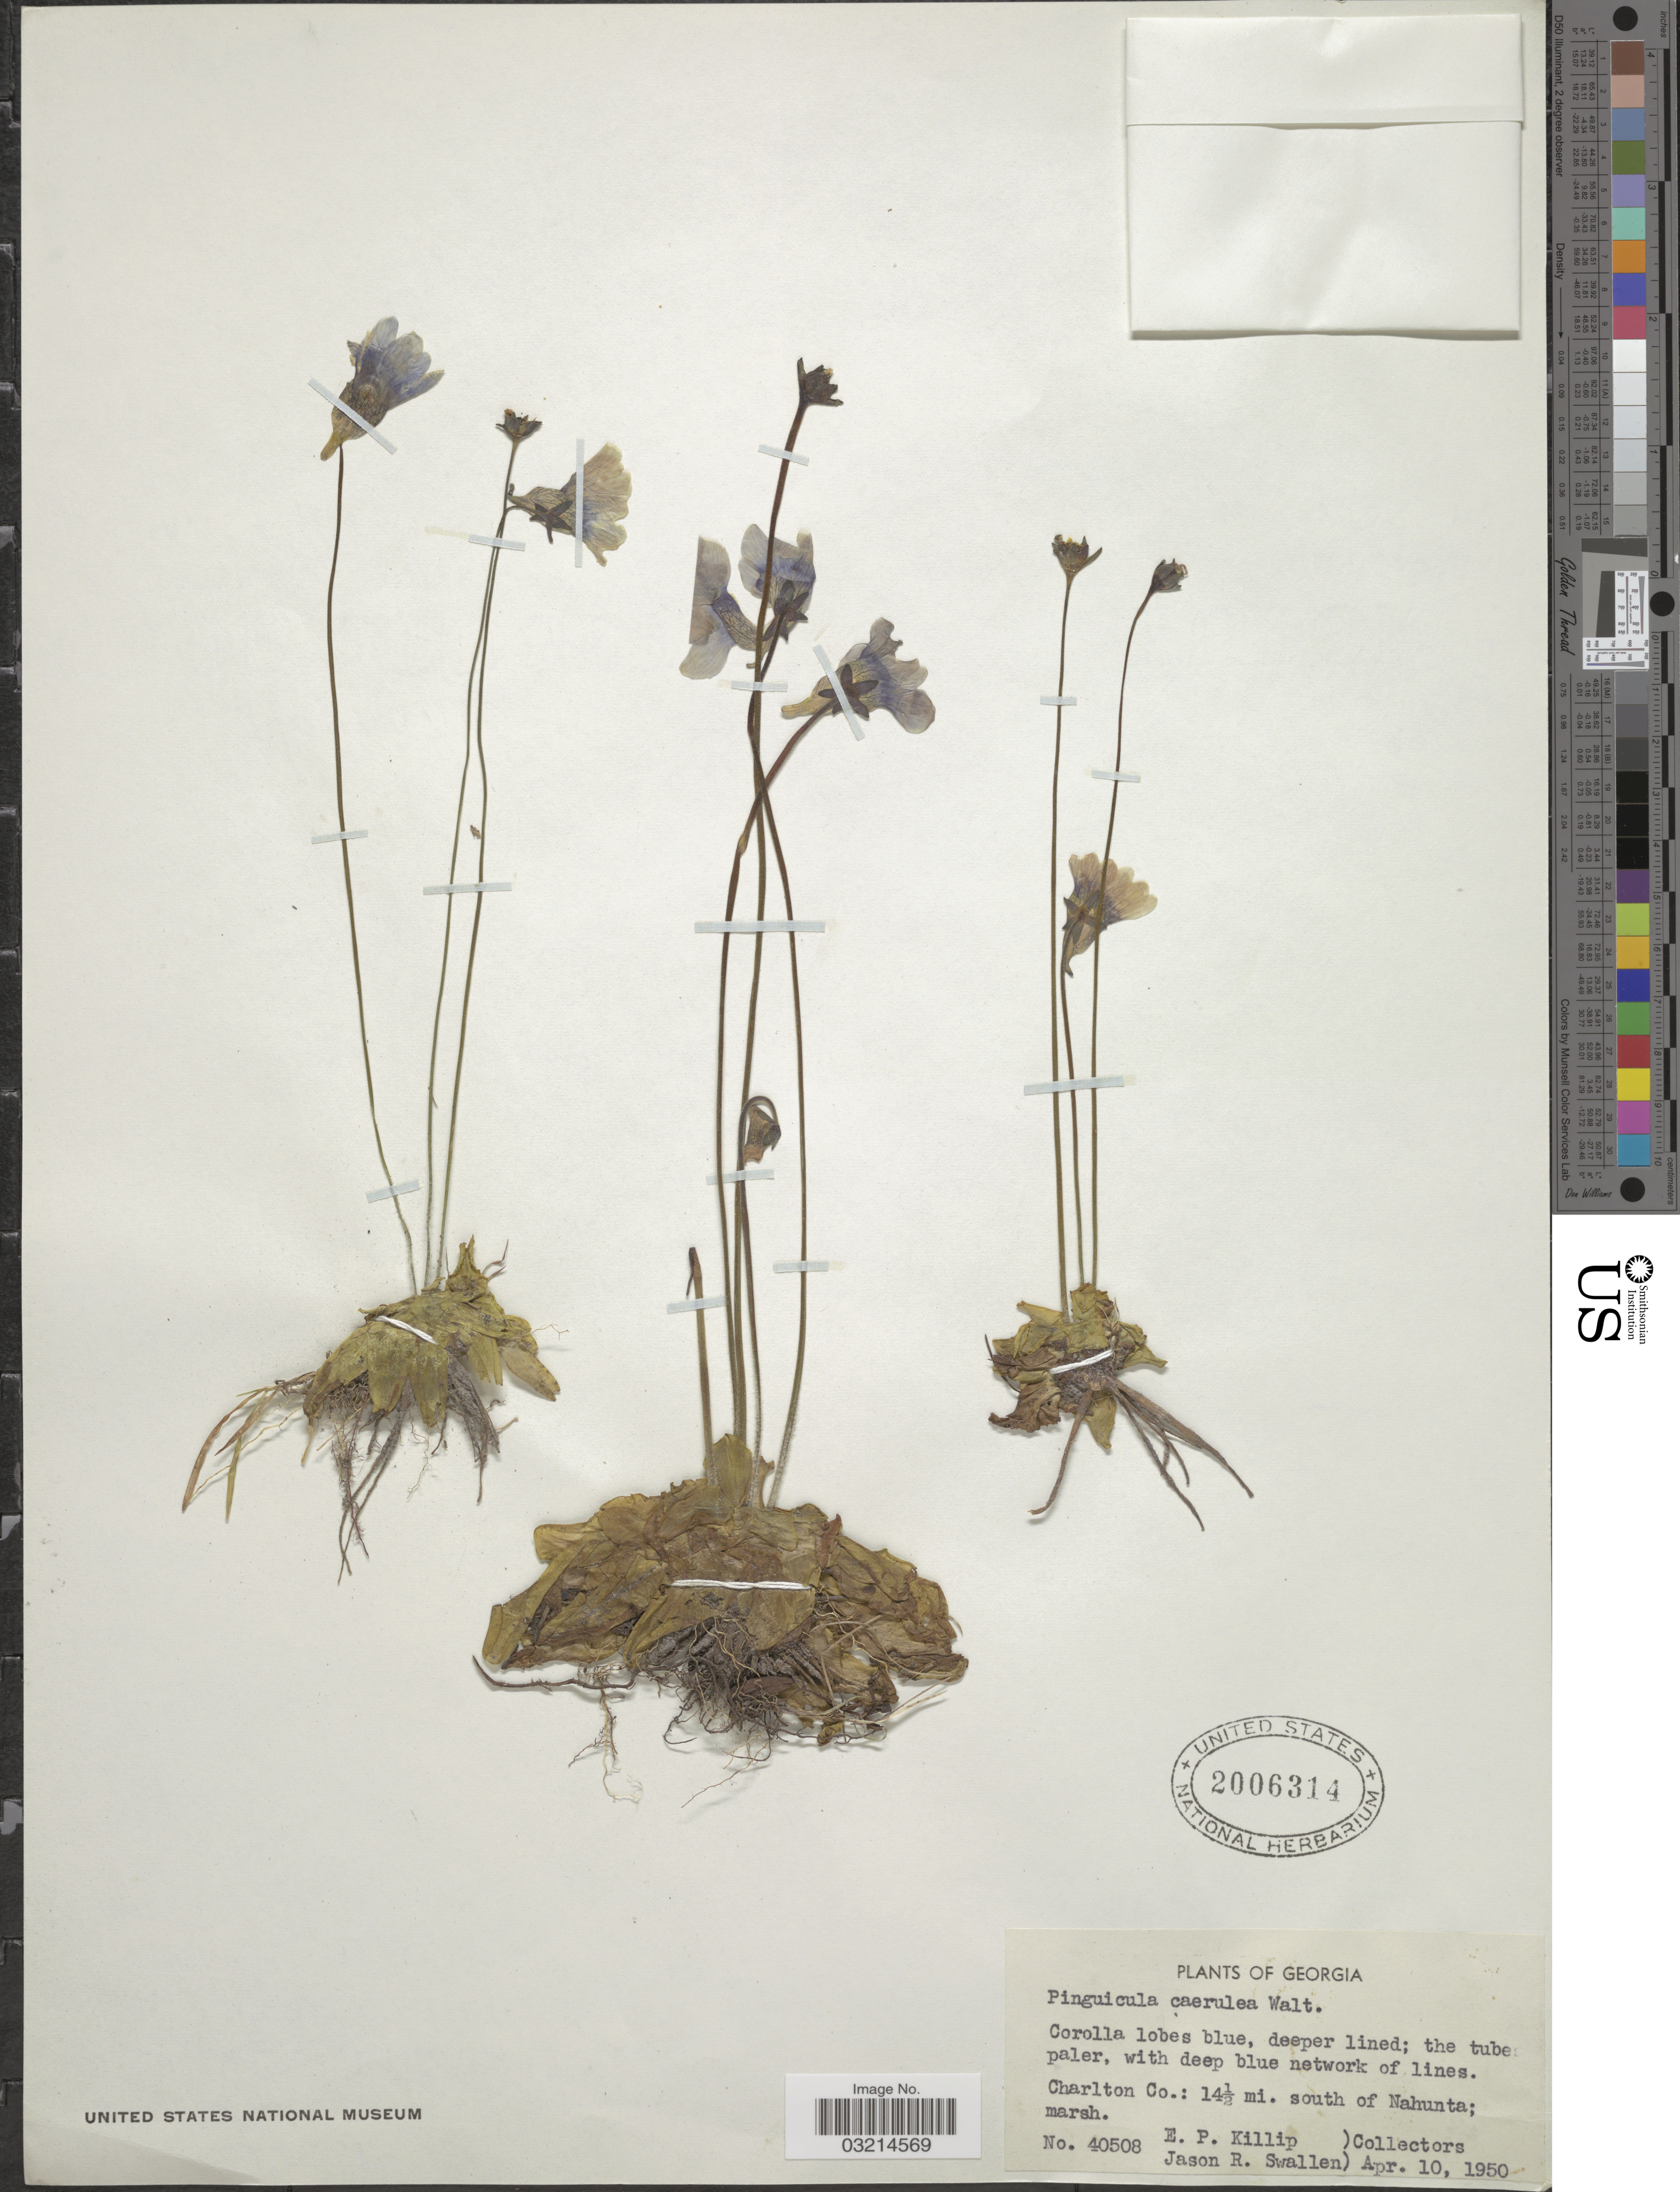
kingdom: Plantae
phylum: Tracheophyta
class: Magnoliopsida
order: Lamiales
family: Lentibulariaceae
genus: Pinguicula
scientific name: Pinguicula caerulea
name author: Walter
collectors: E. P. Killip & J. R. Swallen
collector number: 40508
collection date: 1950-04-10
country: United States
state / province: Georgia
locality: Charlton Co.: 14½ mi. south of Nahunta.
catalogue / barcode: US 2006314